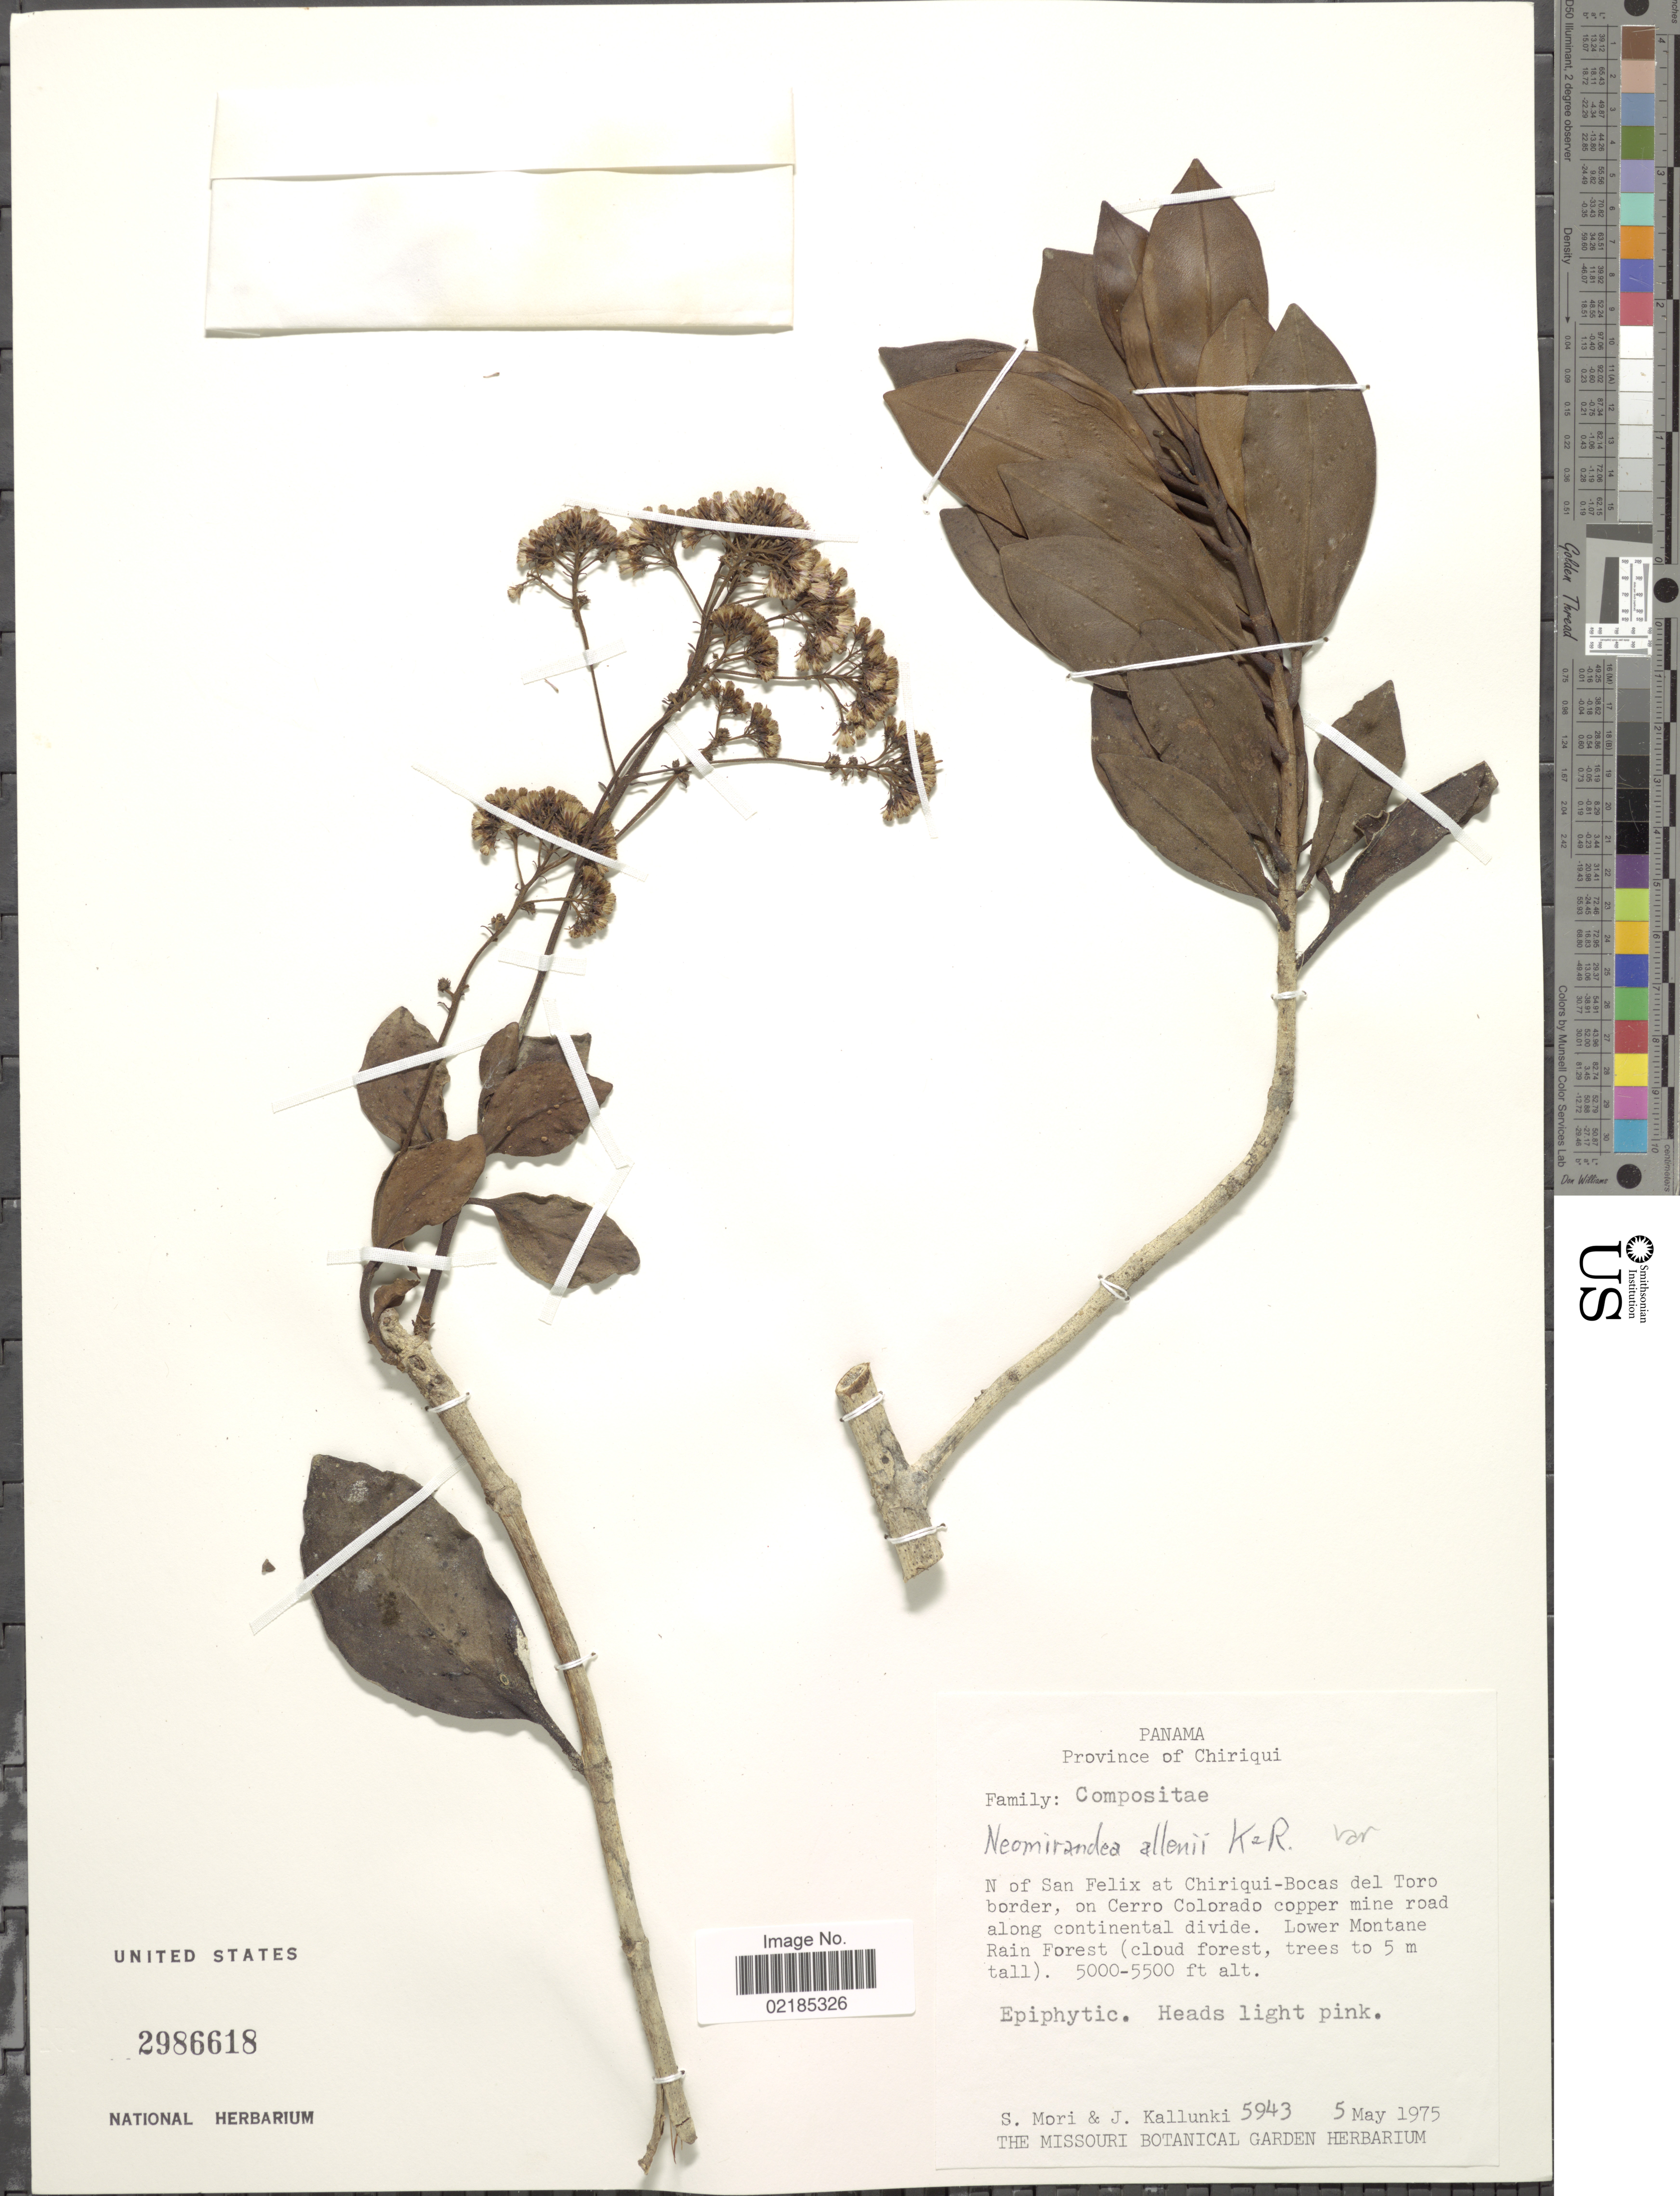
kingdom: Plantae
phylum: Tracheophyta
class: Magnoliopsida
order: Asterales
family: Asteraceae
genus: Neomirandea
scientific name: Neomirandea allenii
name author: R.M. King & H. Rob.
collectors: S. Mori & J. Kallunki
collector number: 5943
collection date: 1975-05-05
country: Panama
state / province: Chiriqui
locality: N of San Felix at Chiriqui-Bocas del Toro border, on Cerro Colorado copper mine road along continental divide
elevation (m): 1524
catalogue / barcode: US 2986618